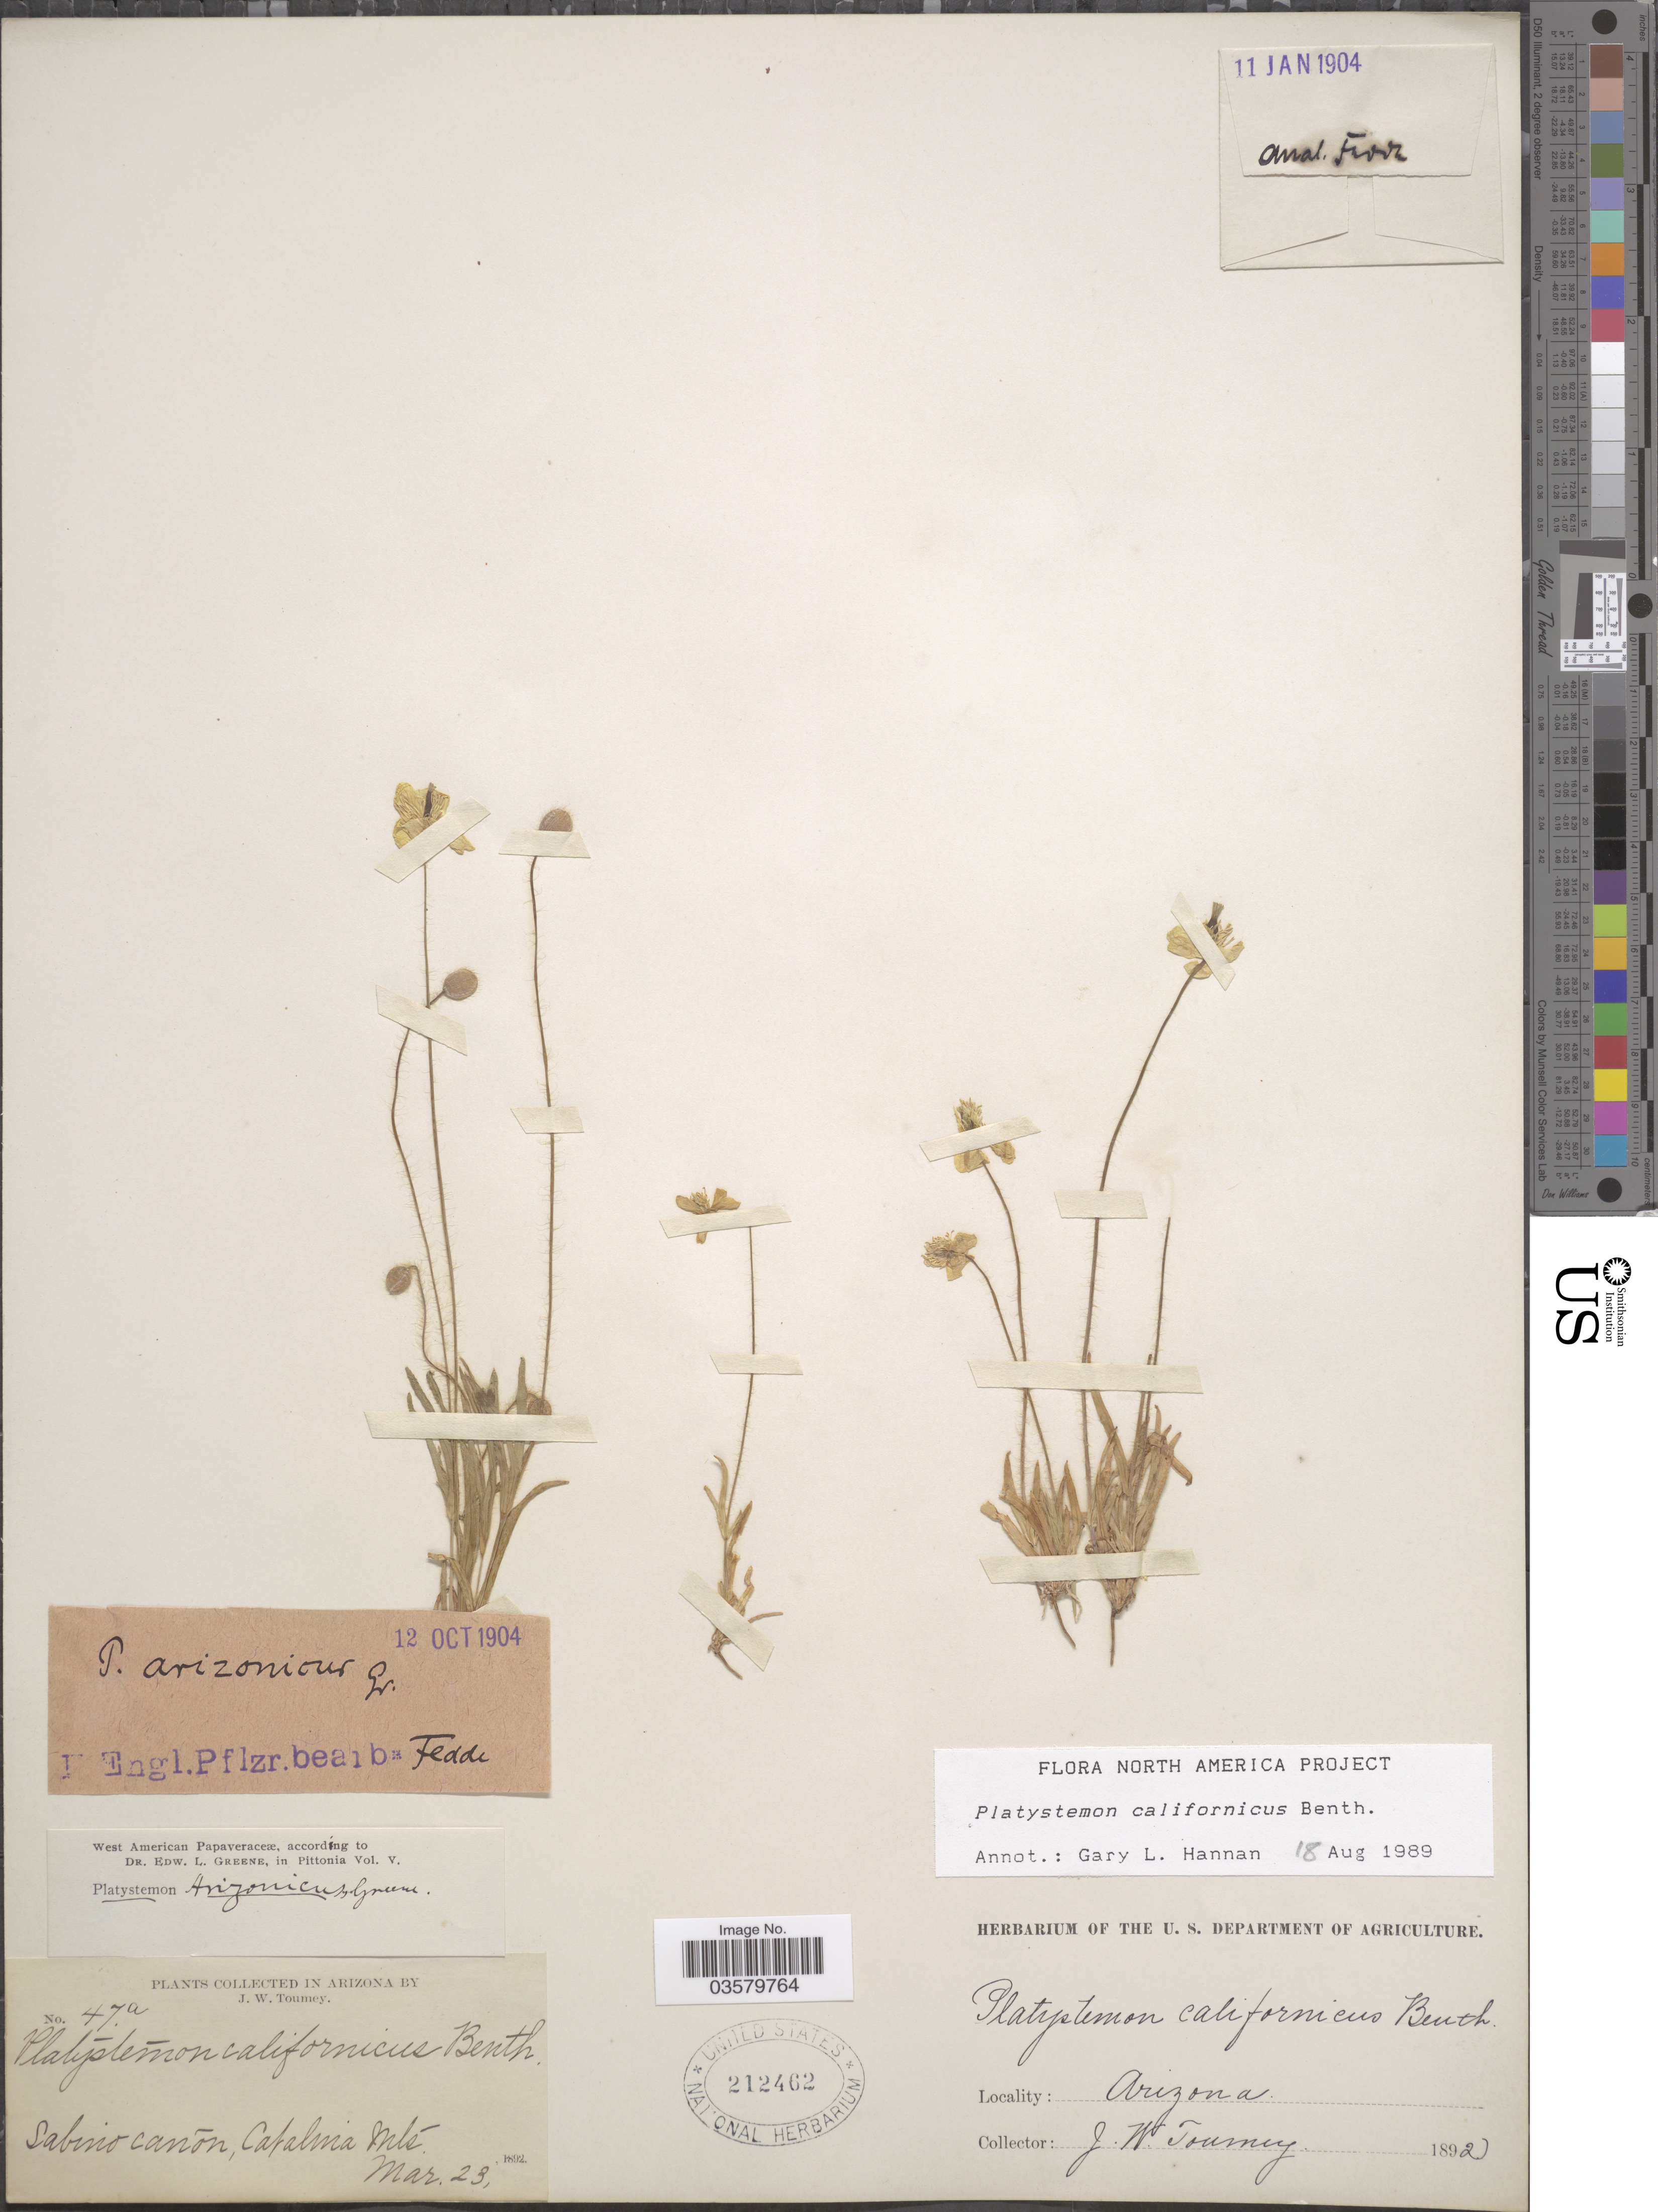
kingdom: Plantae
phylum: Tracheophyta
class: Magnoliopsida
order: Ranunculales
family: Papaveraceae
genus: Platystemon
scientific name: Platystemon californicus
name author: Benth.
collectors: J. W. Toumey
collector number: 47a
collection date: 1892-03-23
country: United States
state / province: Arizona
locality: Sabino Cañon, Catalina Mts.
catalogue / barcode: US 212462